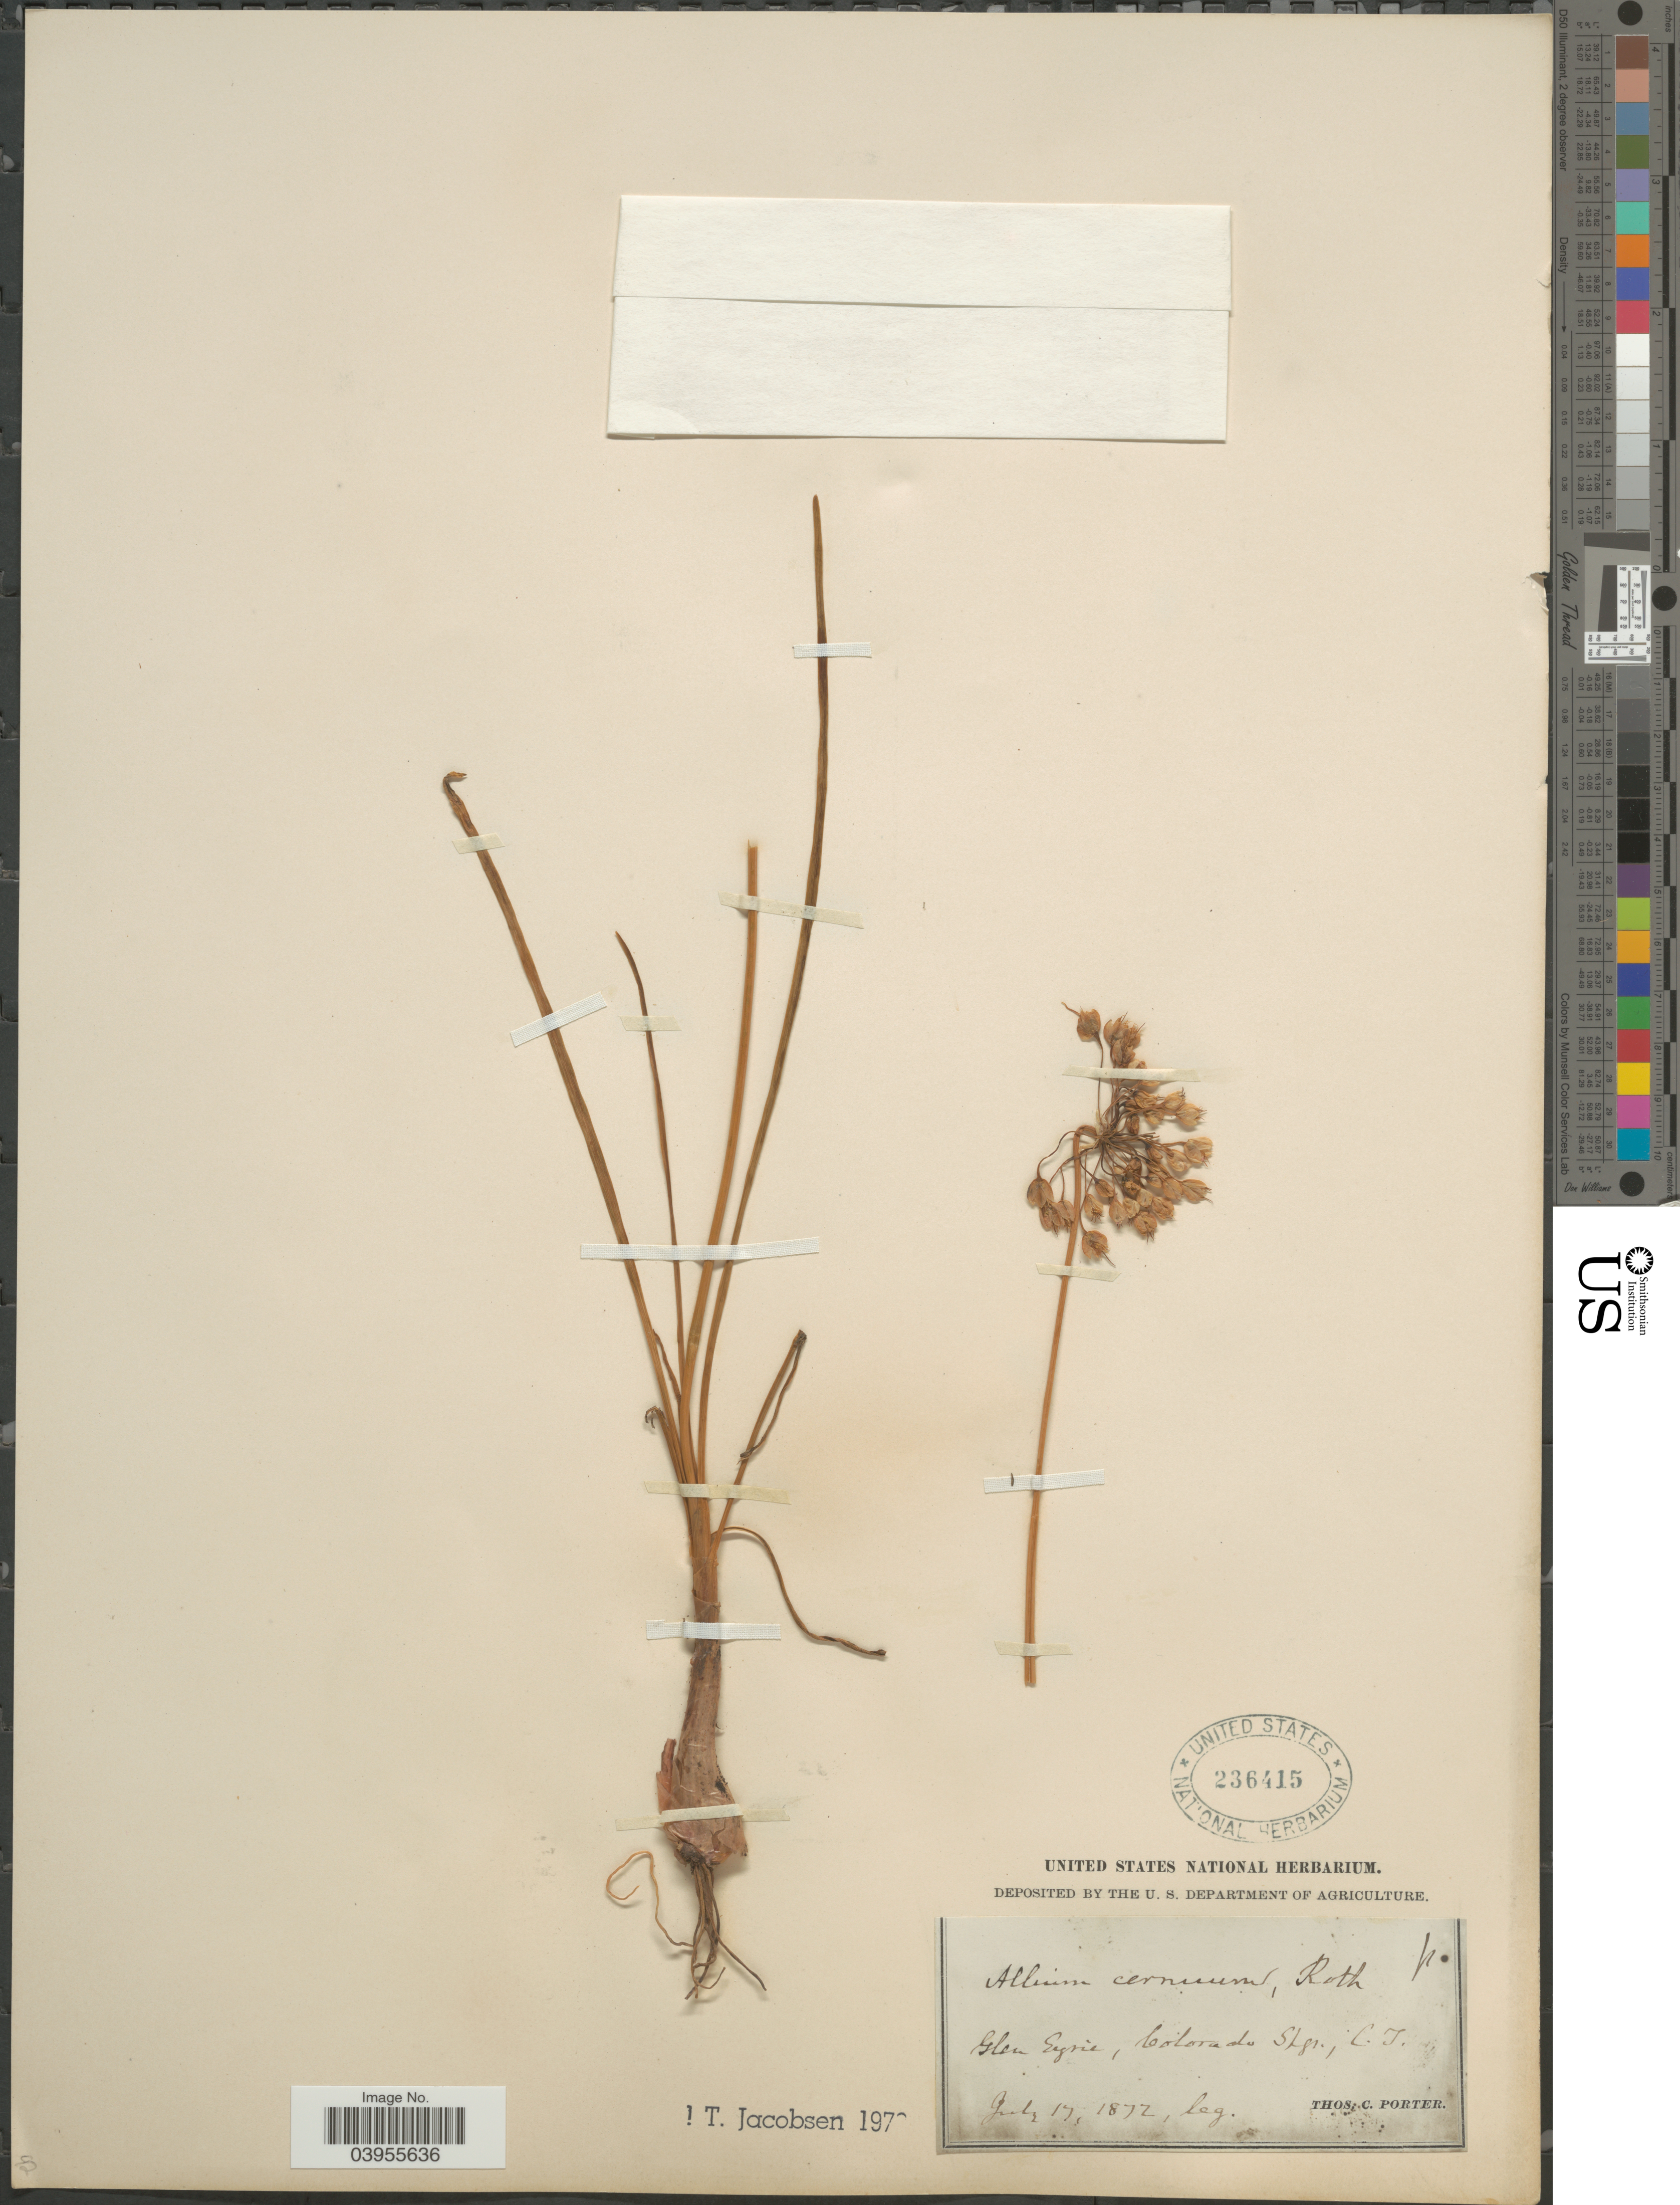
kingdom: Plantae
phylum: Tracheophyta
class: Liliopsida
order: Asparagales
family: Amaryllidaceae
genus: Allium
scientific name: Allium cernuum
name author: Roth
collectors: T. Porter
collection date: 1872-07-17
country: United States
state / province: Colorado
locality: Glen Eyrie, Colorado Spgr., C. I.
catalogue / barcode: US 236415